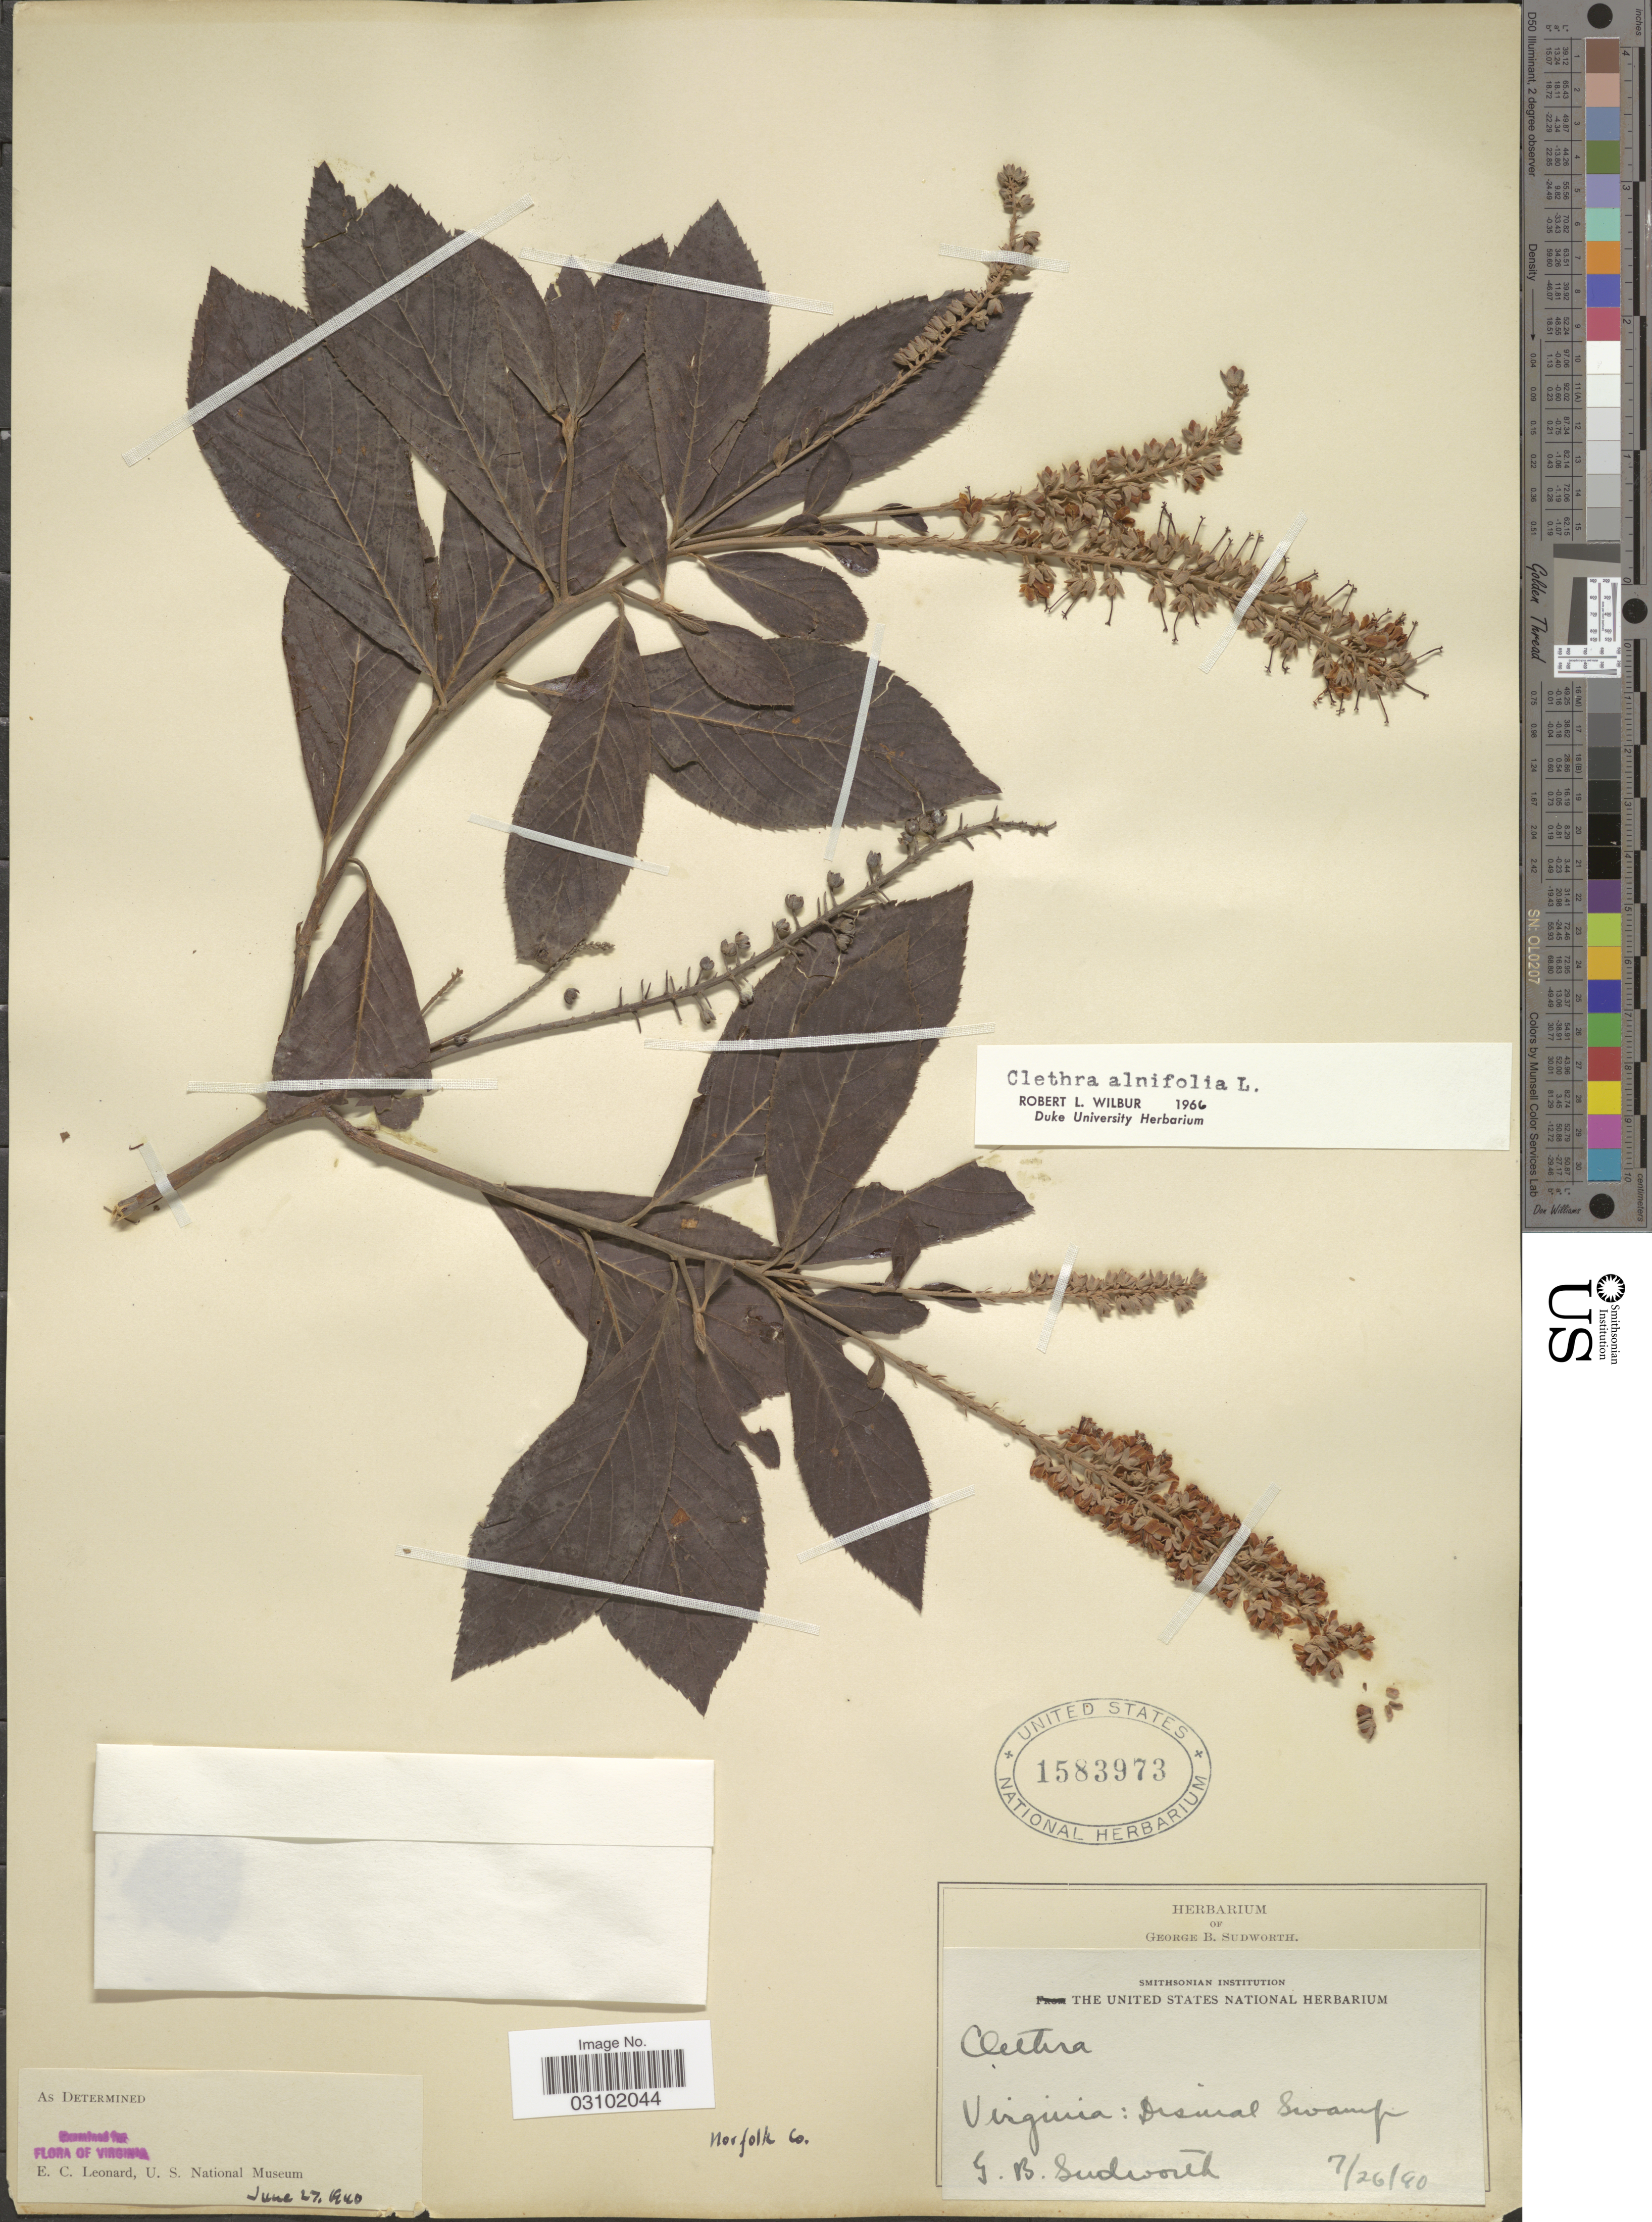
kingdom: Plantae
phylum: Tracheophyta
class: Magnoliopsida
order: Ericales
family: Clethraceae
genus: Clethra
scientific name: Clethra alnifolia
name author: L.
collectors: G. B. Sudworth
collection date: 1890-07-26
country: United States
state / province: Virginia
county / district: City of Norfolk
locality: Dismal Swamp. Norfolk Co.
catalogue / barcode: US 1583973